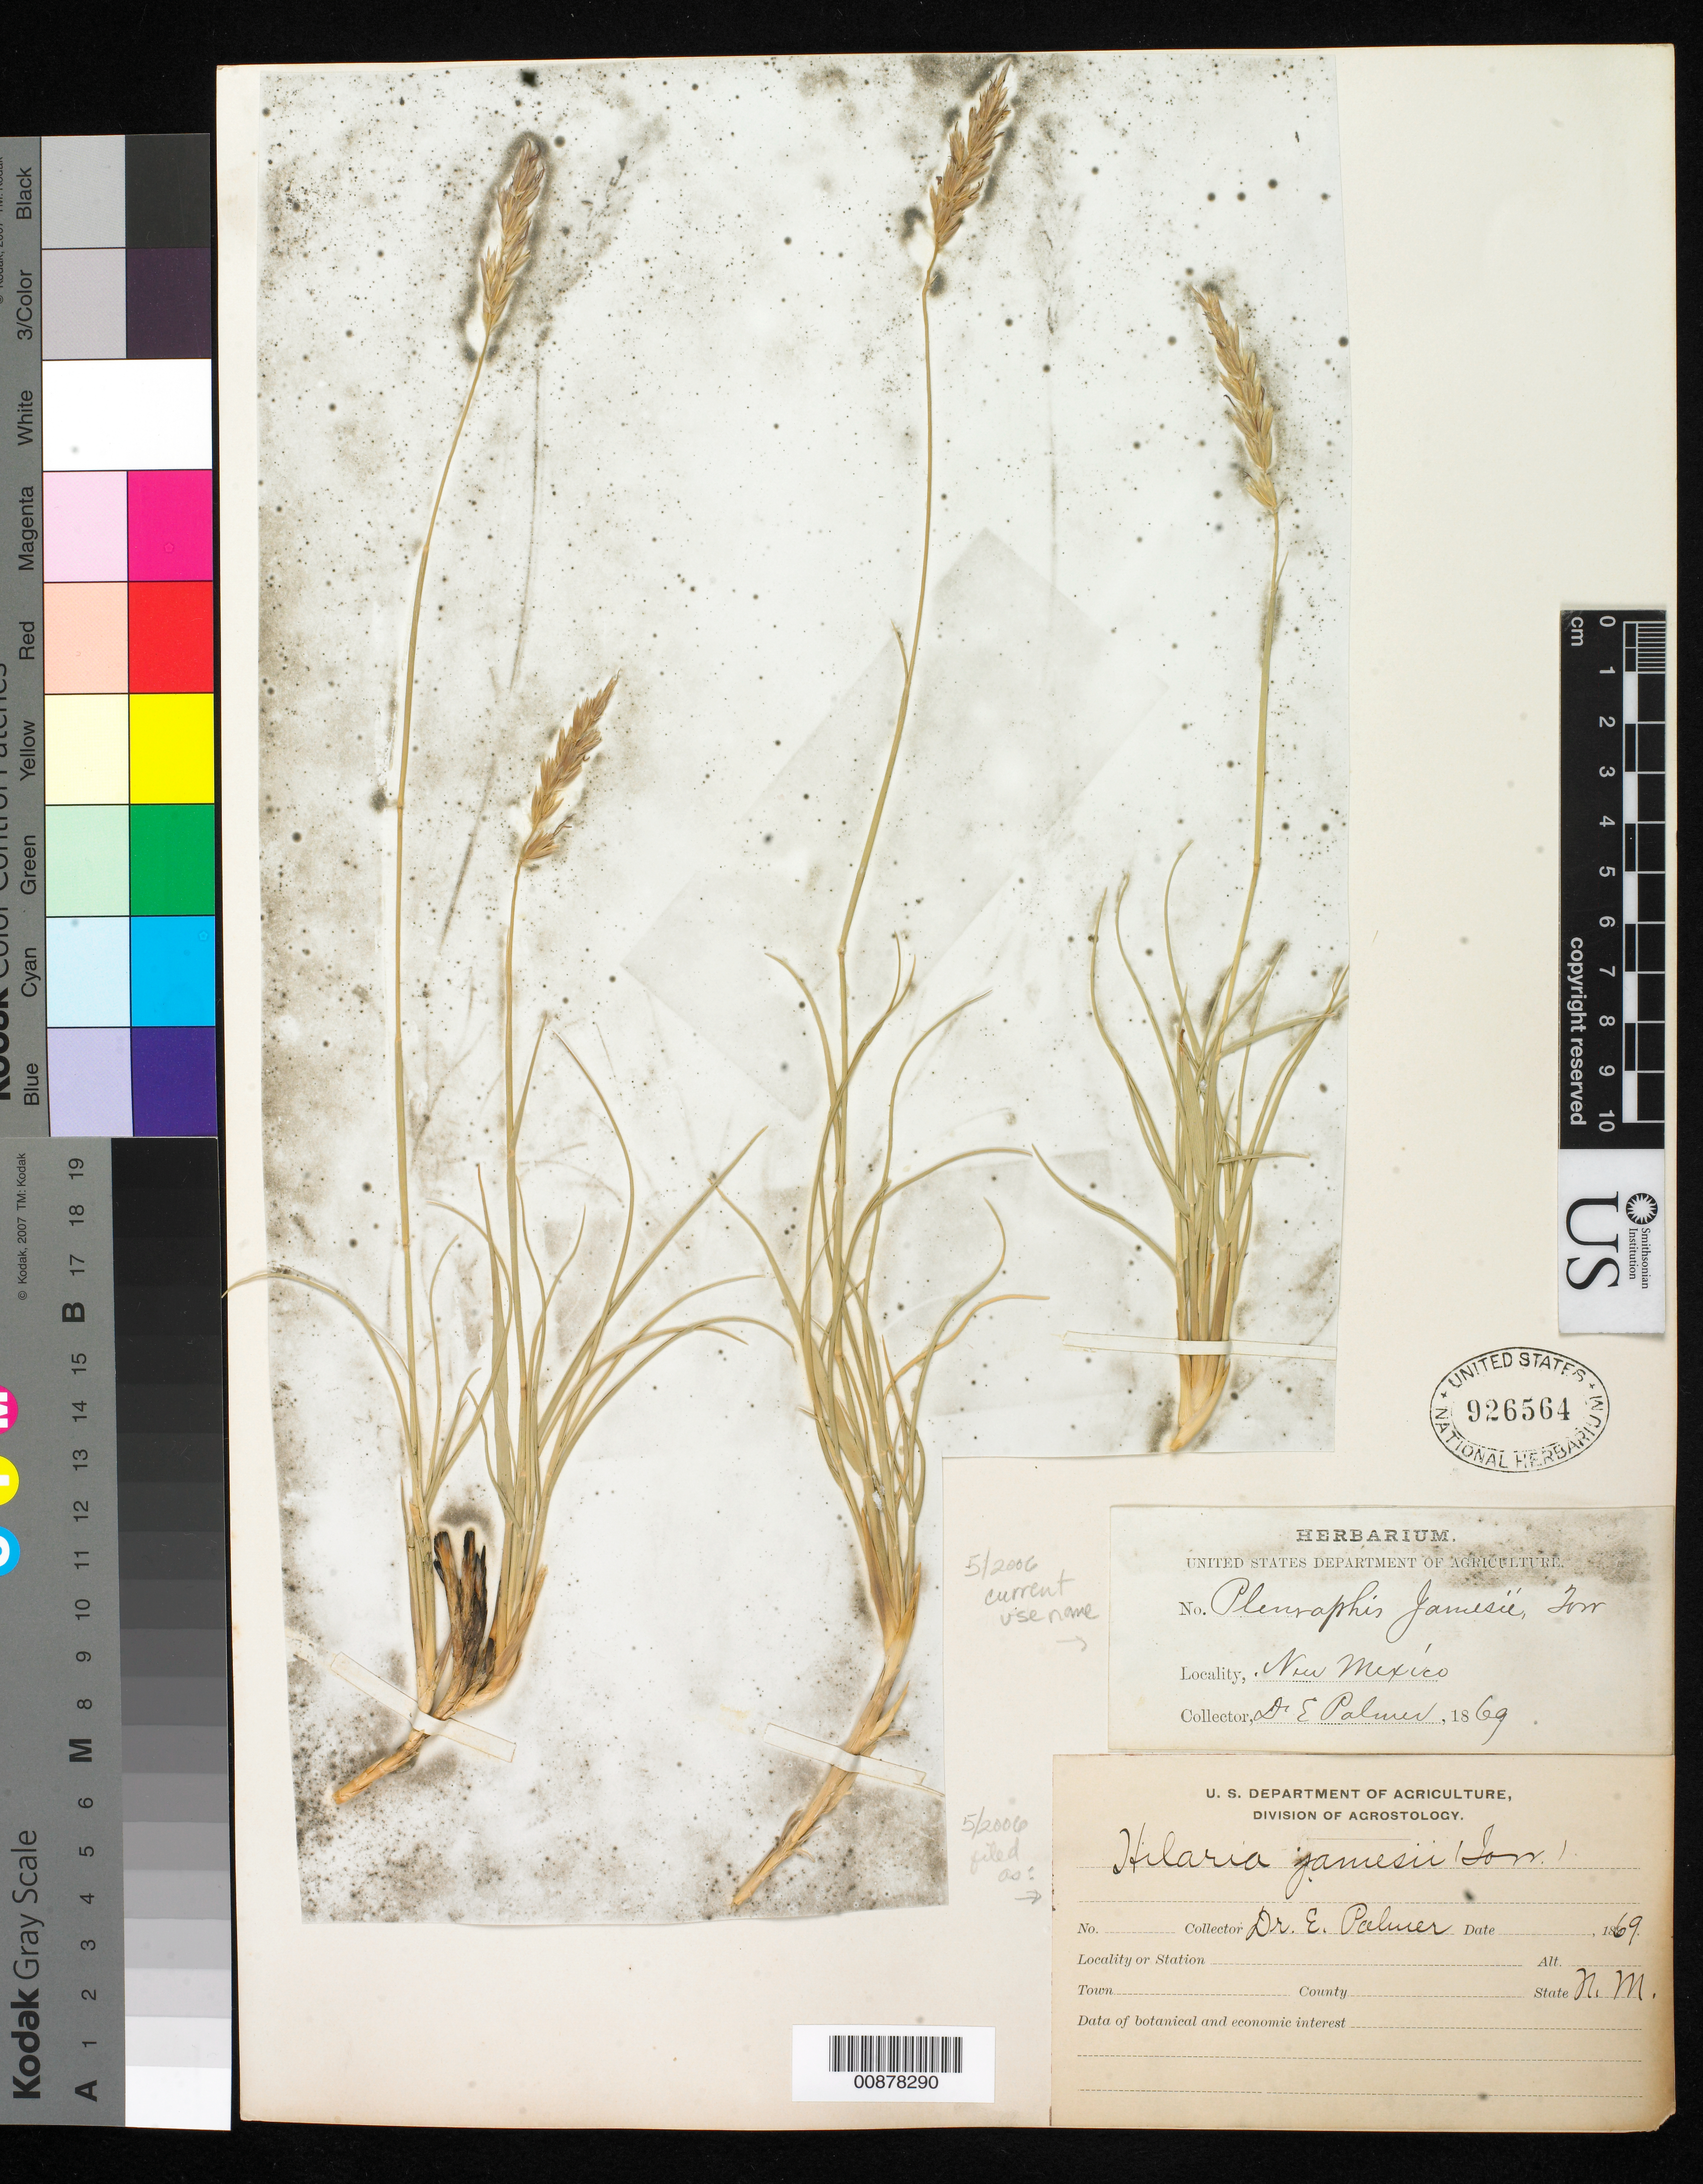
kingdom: Plantae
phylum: Tracheophyta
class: Liliopsida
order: Poales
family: Poaceae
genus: Hilaria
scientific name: Hilaria jamesii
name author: (Torr.) Benth.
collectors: E. Palmer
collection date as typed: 1869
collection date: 1869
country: United States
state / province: New Mexico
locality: New Mexico.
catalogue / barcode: US 926564